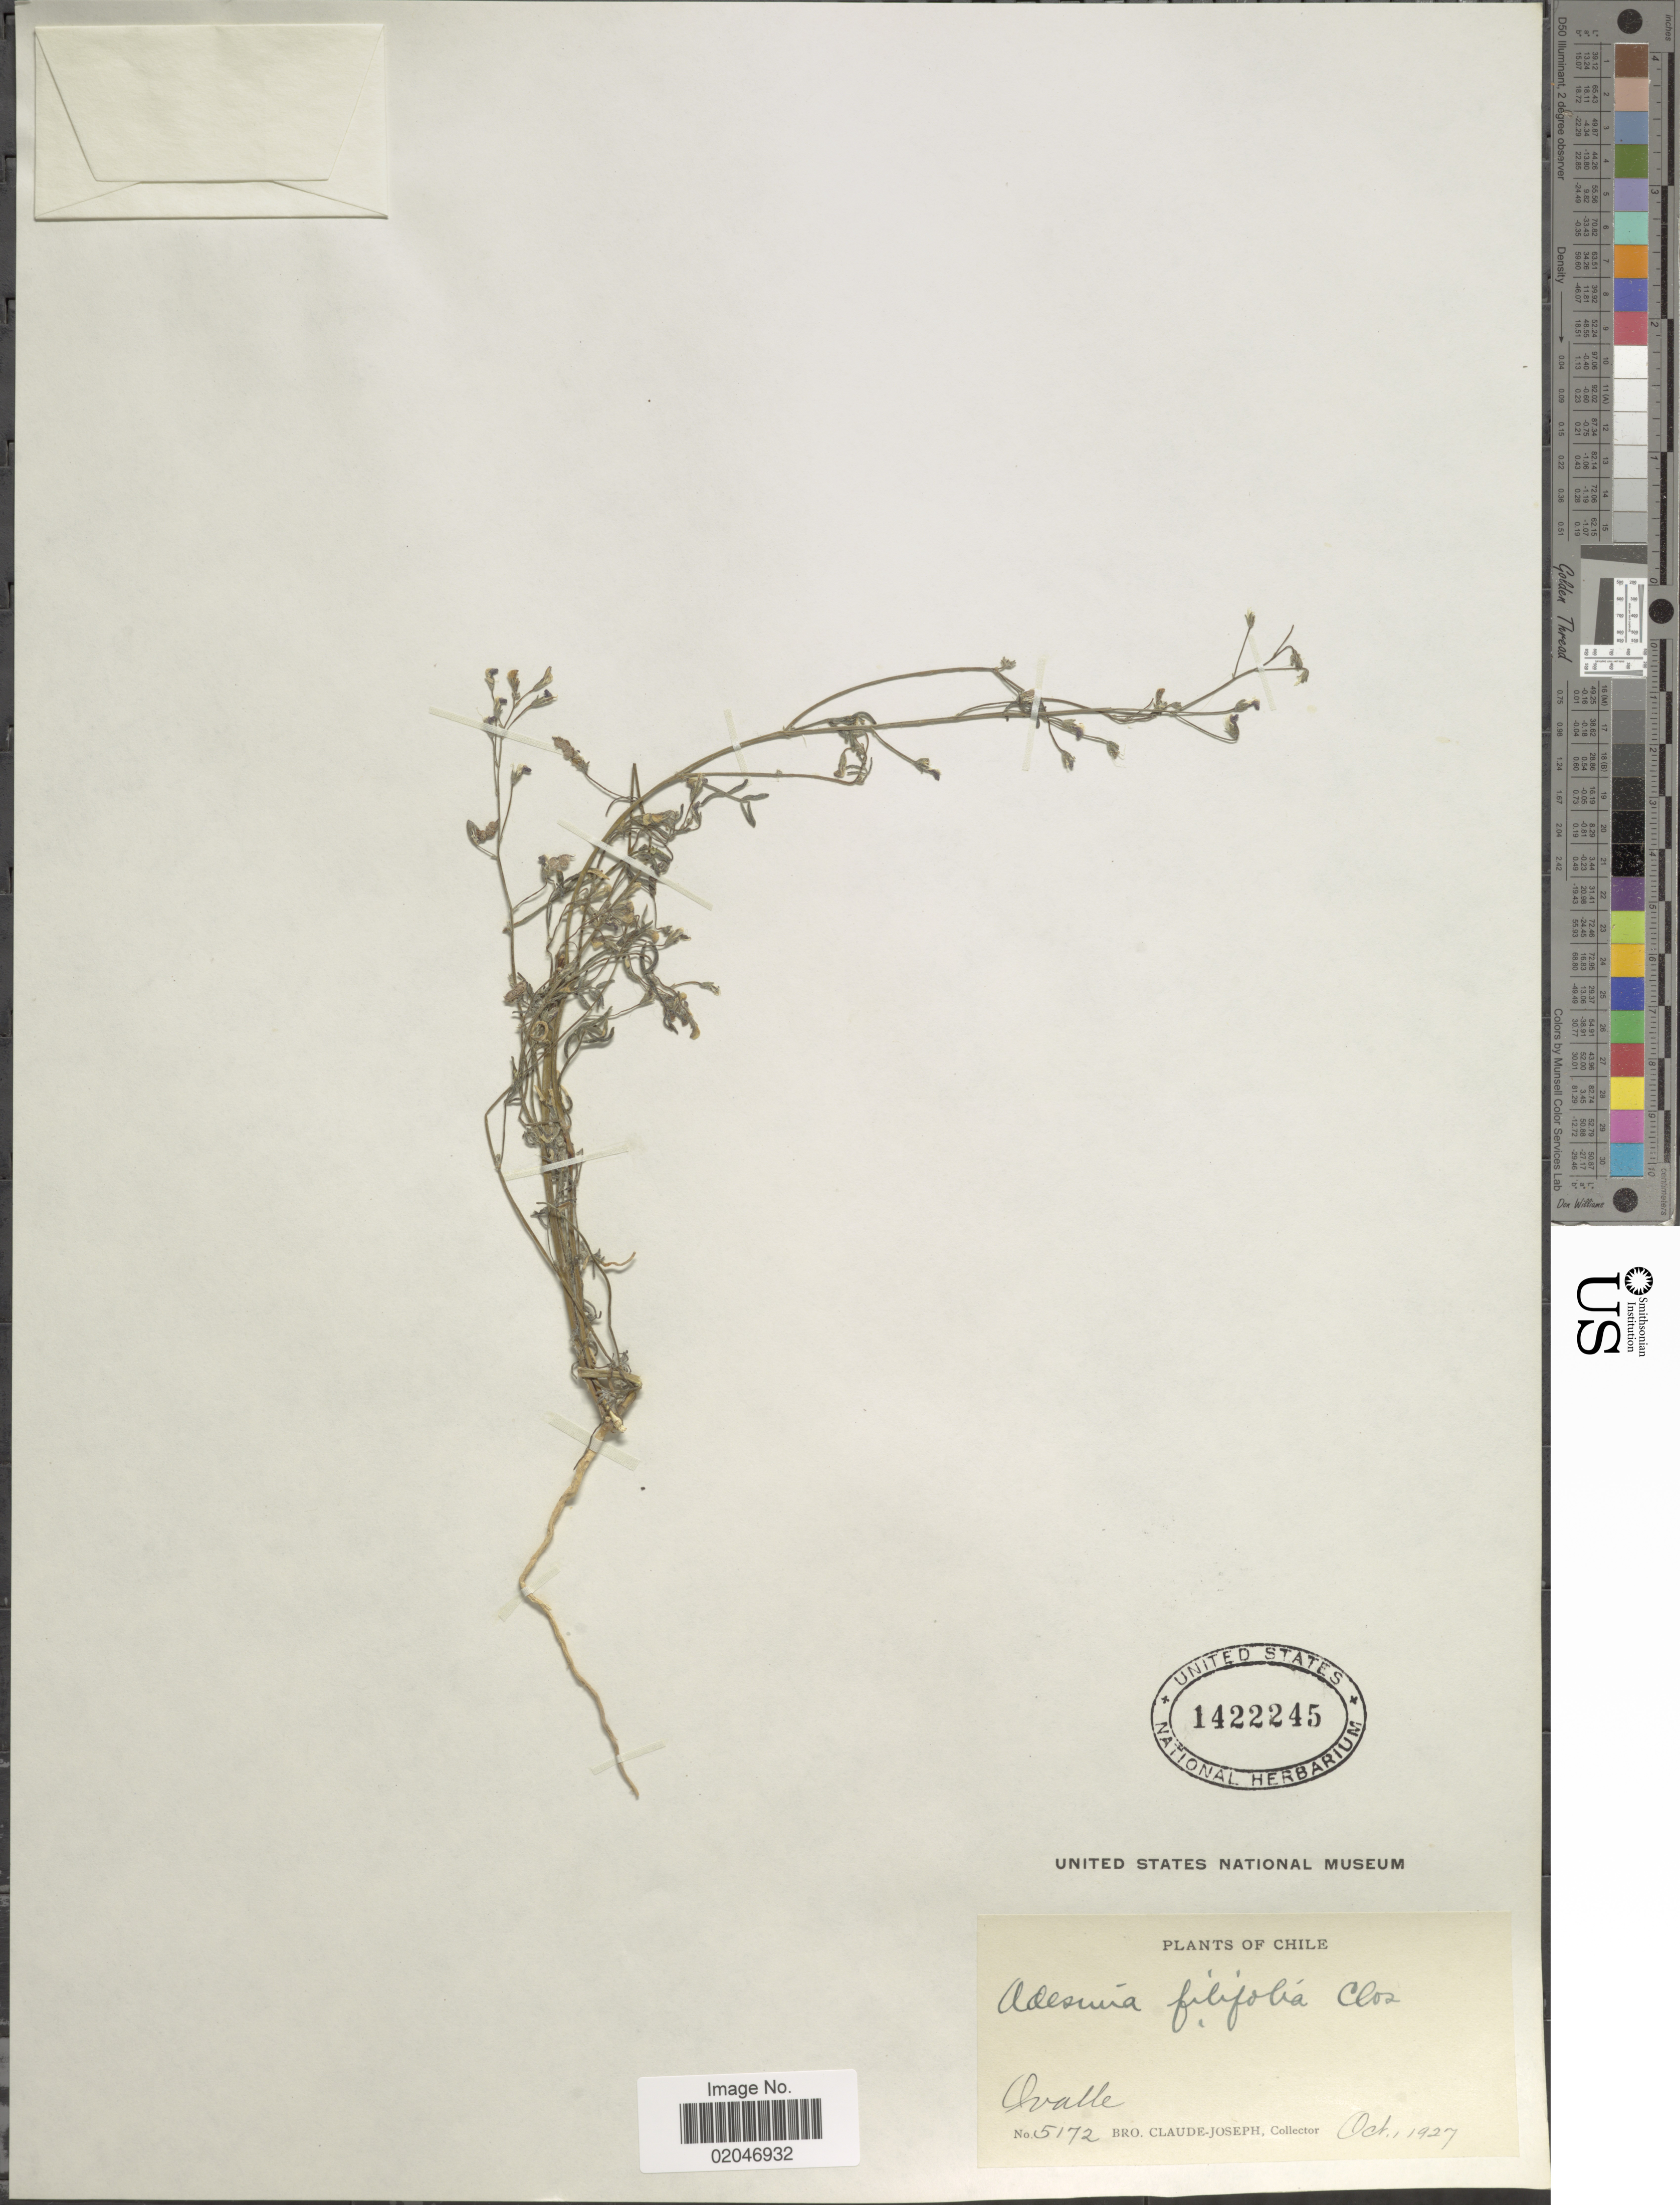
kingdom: Plantae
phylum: Tracheophyta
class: Magnoliopsida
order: Fabales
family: Fabaceae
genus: Adesmia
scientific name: Adesmia filifolia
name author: Clos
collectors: Bro. Claude-Joseph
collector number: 5172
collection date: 1927-10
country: Chile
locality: Ovalle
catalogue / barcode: US 1422245